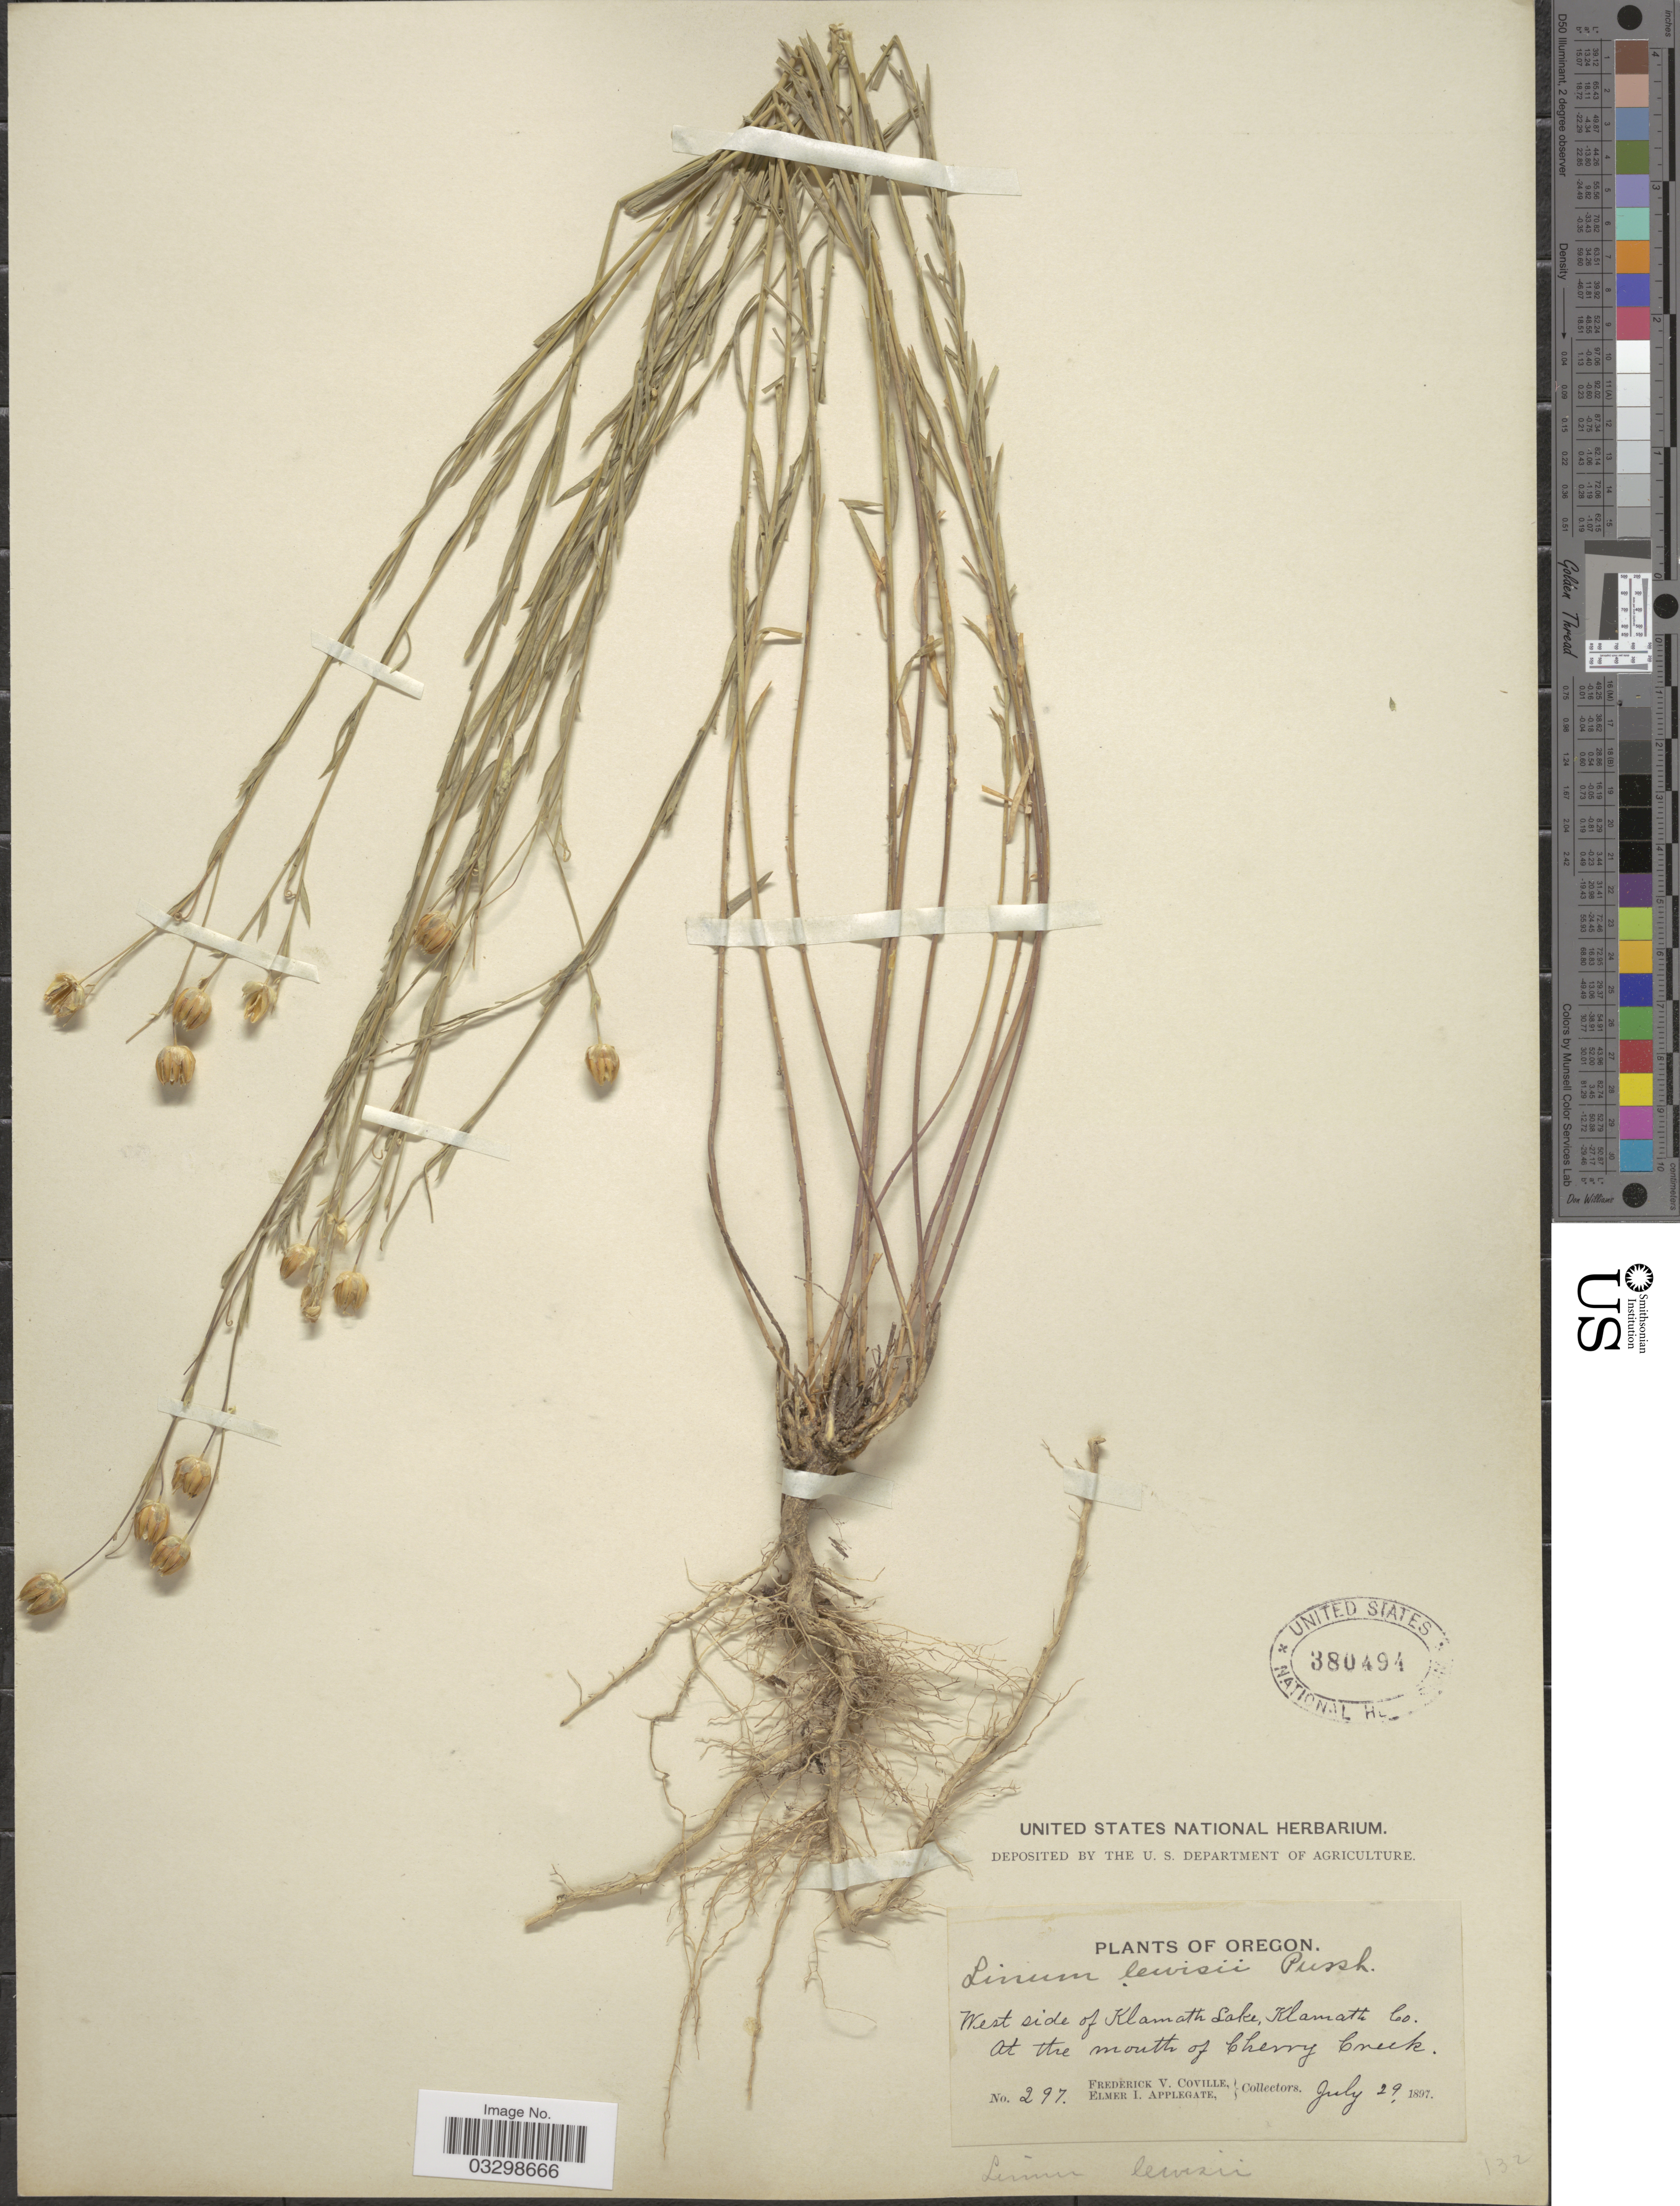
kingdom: Plantae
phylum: Tracheophyta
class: Magnoliopsida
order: Malpighiales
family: Linaceae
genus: Linum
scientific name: Linum lewisii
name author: Pursh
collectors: F. V. Coville & E. I. Applegate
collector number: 297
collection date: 1897-07-29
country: United States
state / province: Oregon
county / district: Klamath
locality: West side of Klamath Lake, Klamath Co. At the mouth of Cherry Creek.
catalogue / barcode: US 380494